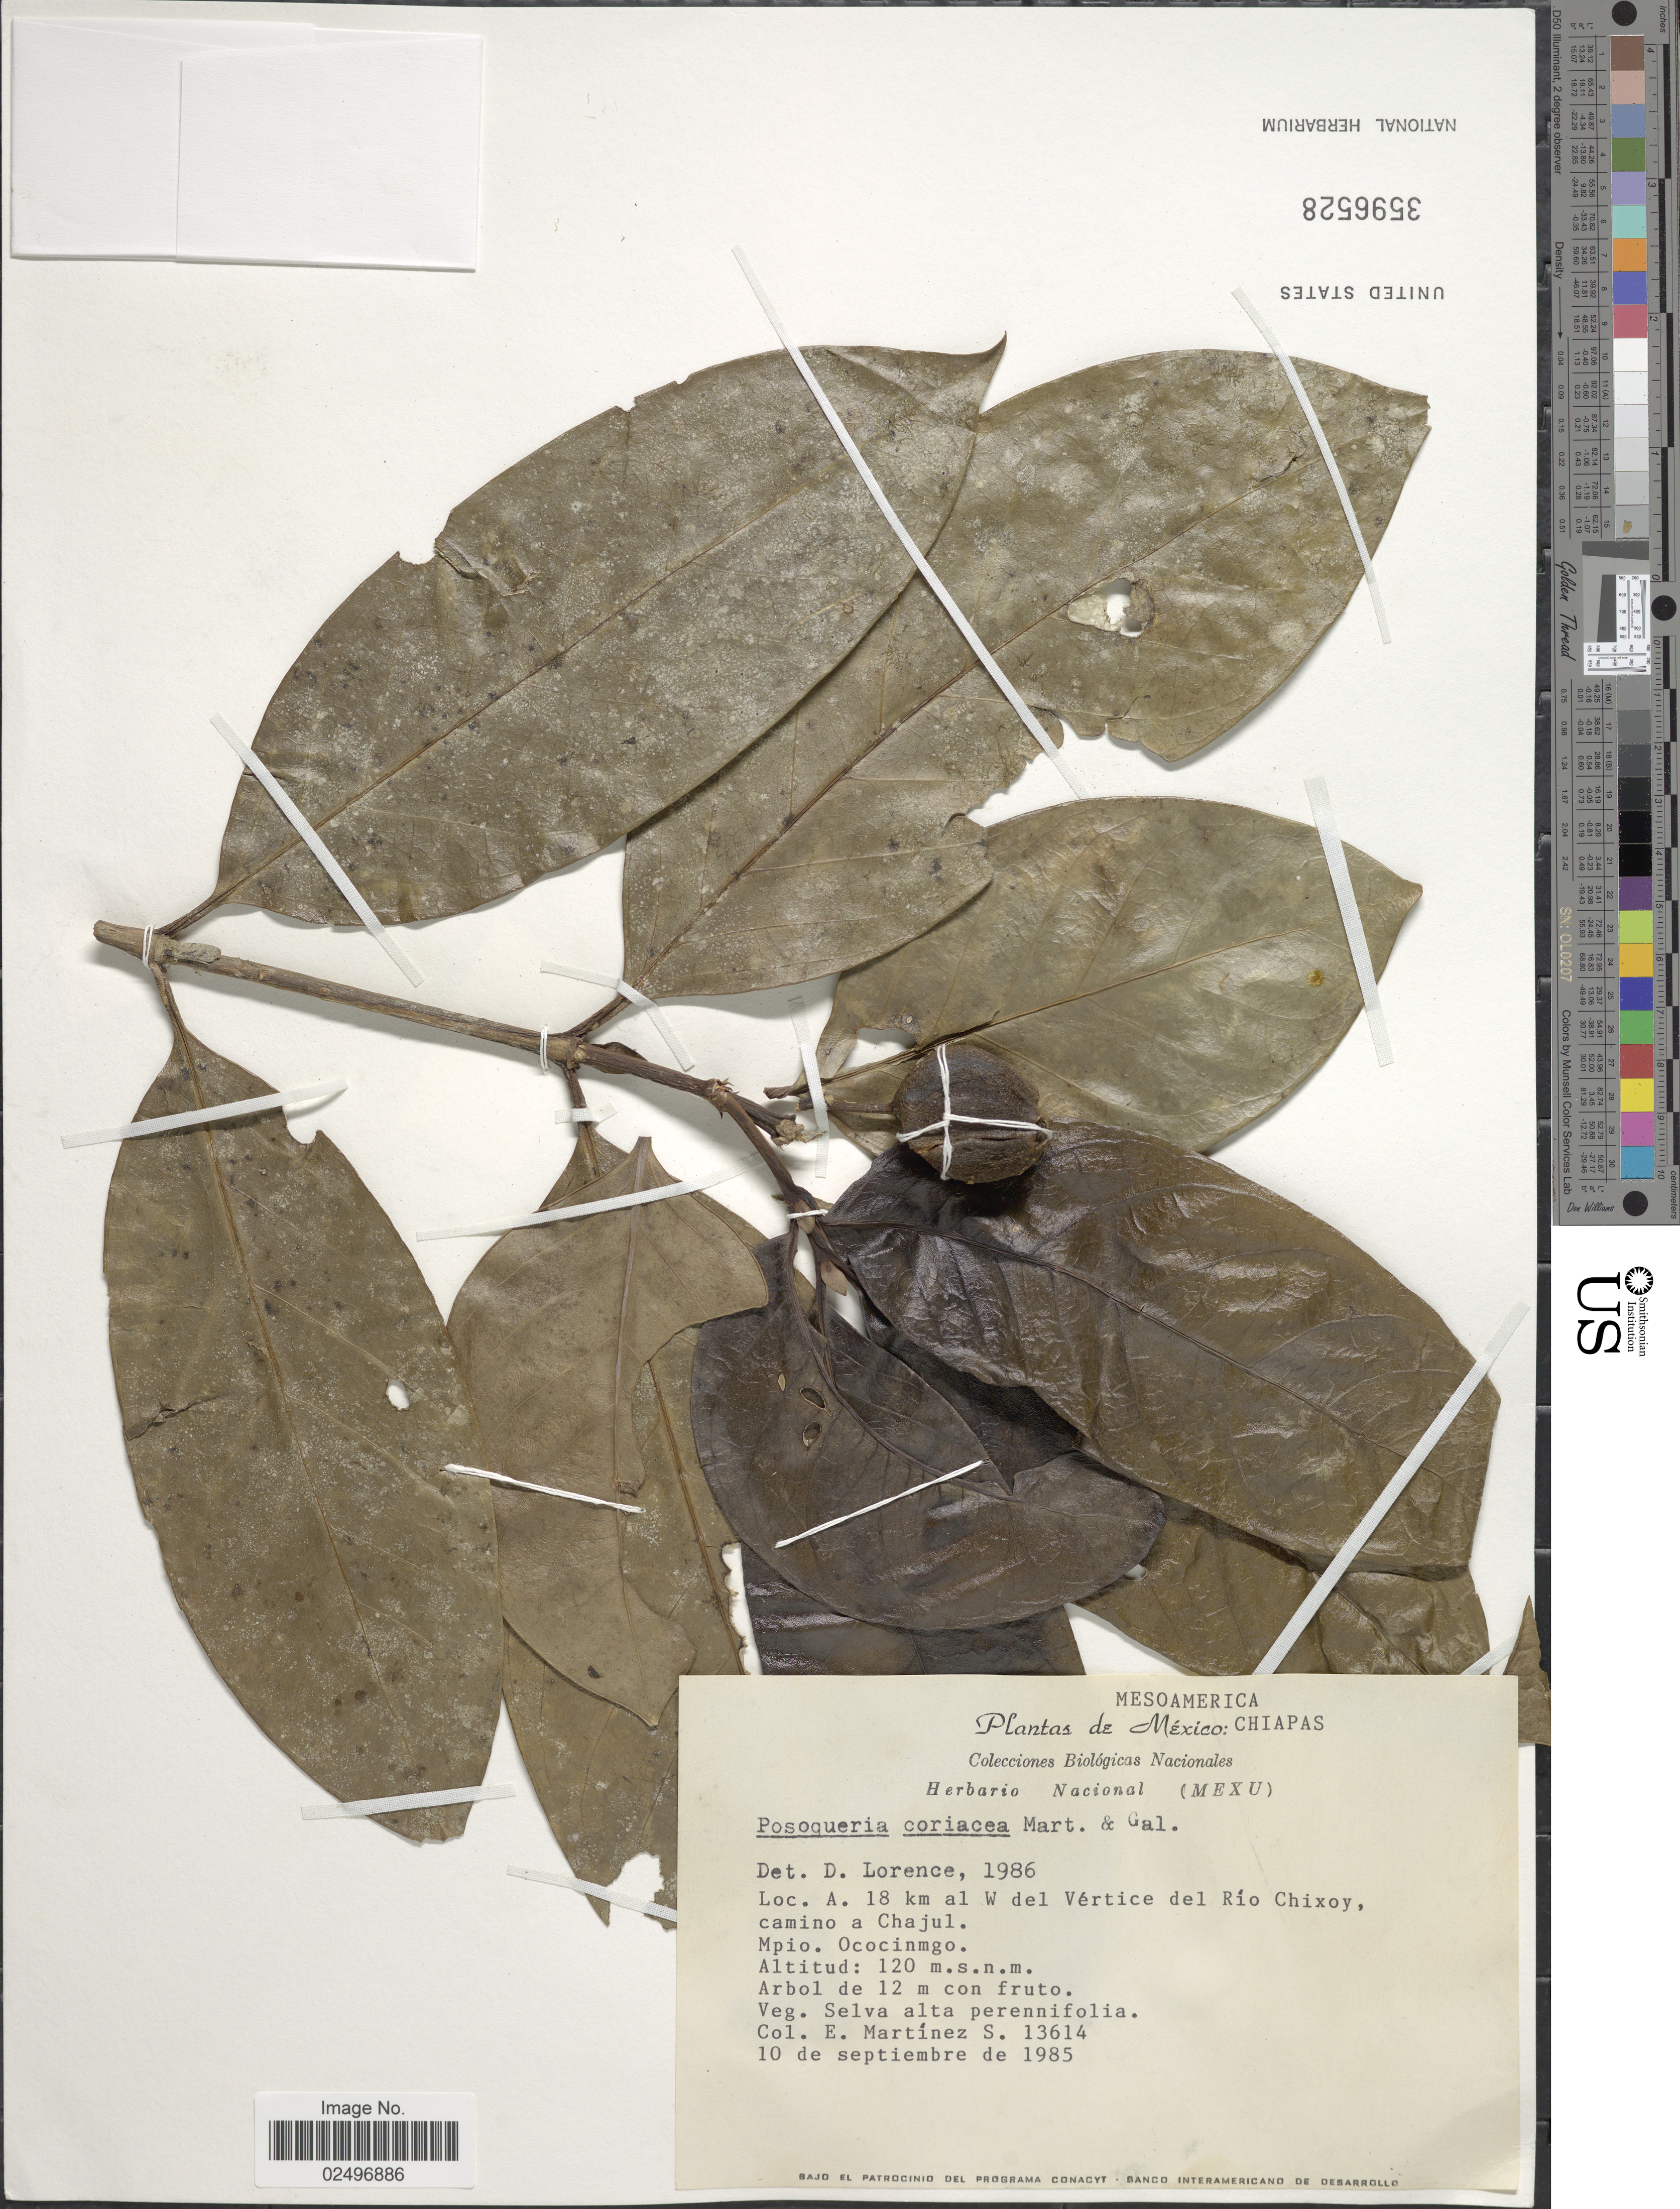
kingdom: Plantae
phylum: Tracheophyta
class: Magnoliopsida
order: Gentianales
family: Rubiaceae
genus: Posoqueria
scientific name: Posoqueria coriacea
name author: M. Martens & Galeotti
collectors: E. M. Martínez S.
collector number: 13614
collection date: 1985-09-10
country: Mexico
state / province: Chiapas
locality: A. 18 km al W del Vértice del Río Chixoy, camino a Chajul, Mpio Ococinmgo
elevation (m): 120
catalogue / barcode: US 3596528